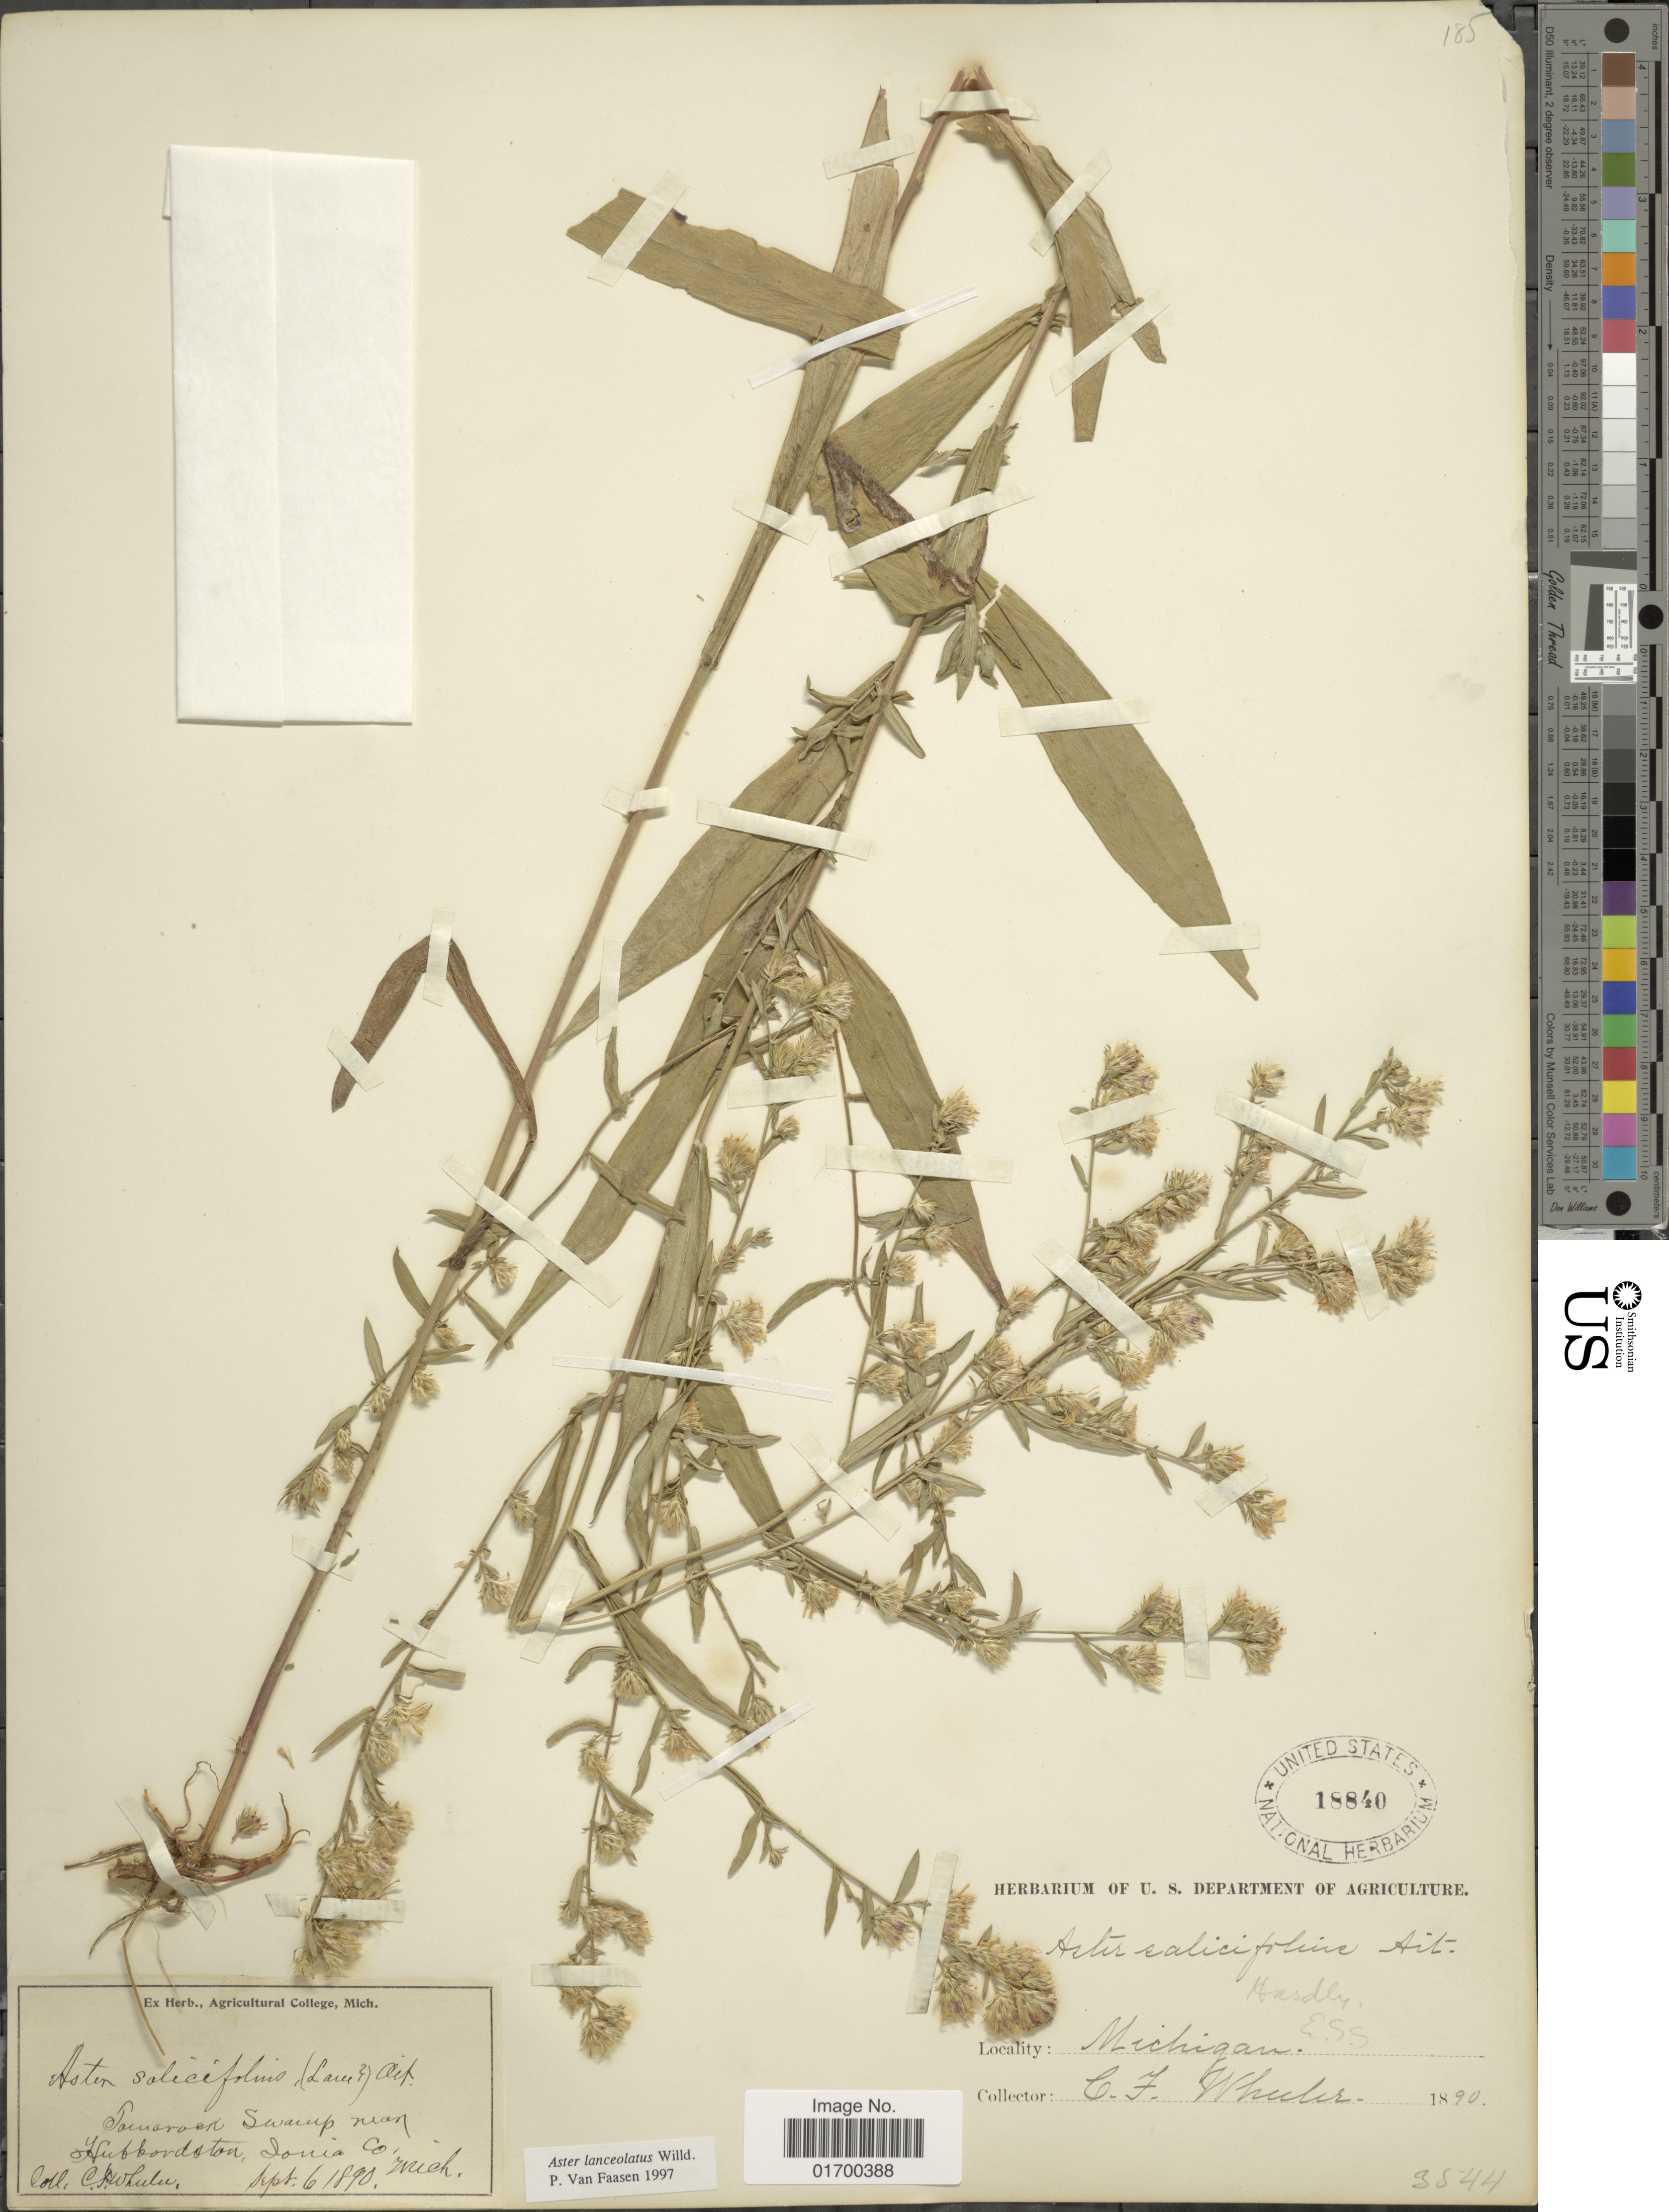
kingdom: Plantae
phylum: Tracheophyta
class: Magnoliopsida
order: Asterales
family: Asteraceae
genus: Symphyotrichum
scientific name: Symphyotrichum lanceolatum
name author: (Willd.) G.L. Nesom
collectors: C. Wheeler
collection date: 1890-09-06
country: United States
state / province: Michigan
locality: Hubborndston, Ionia Co.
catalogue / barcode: US 18840